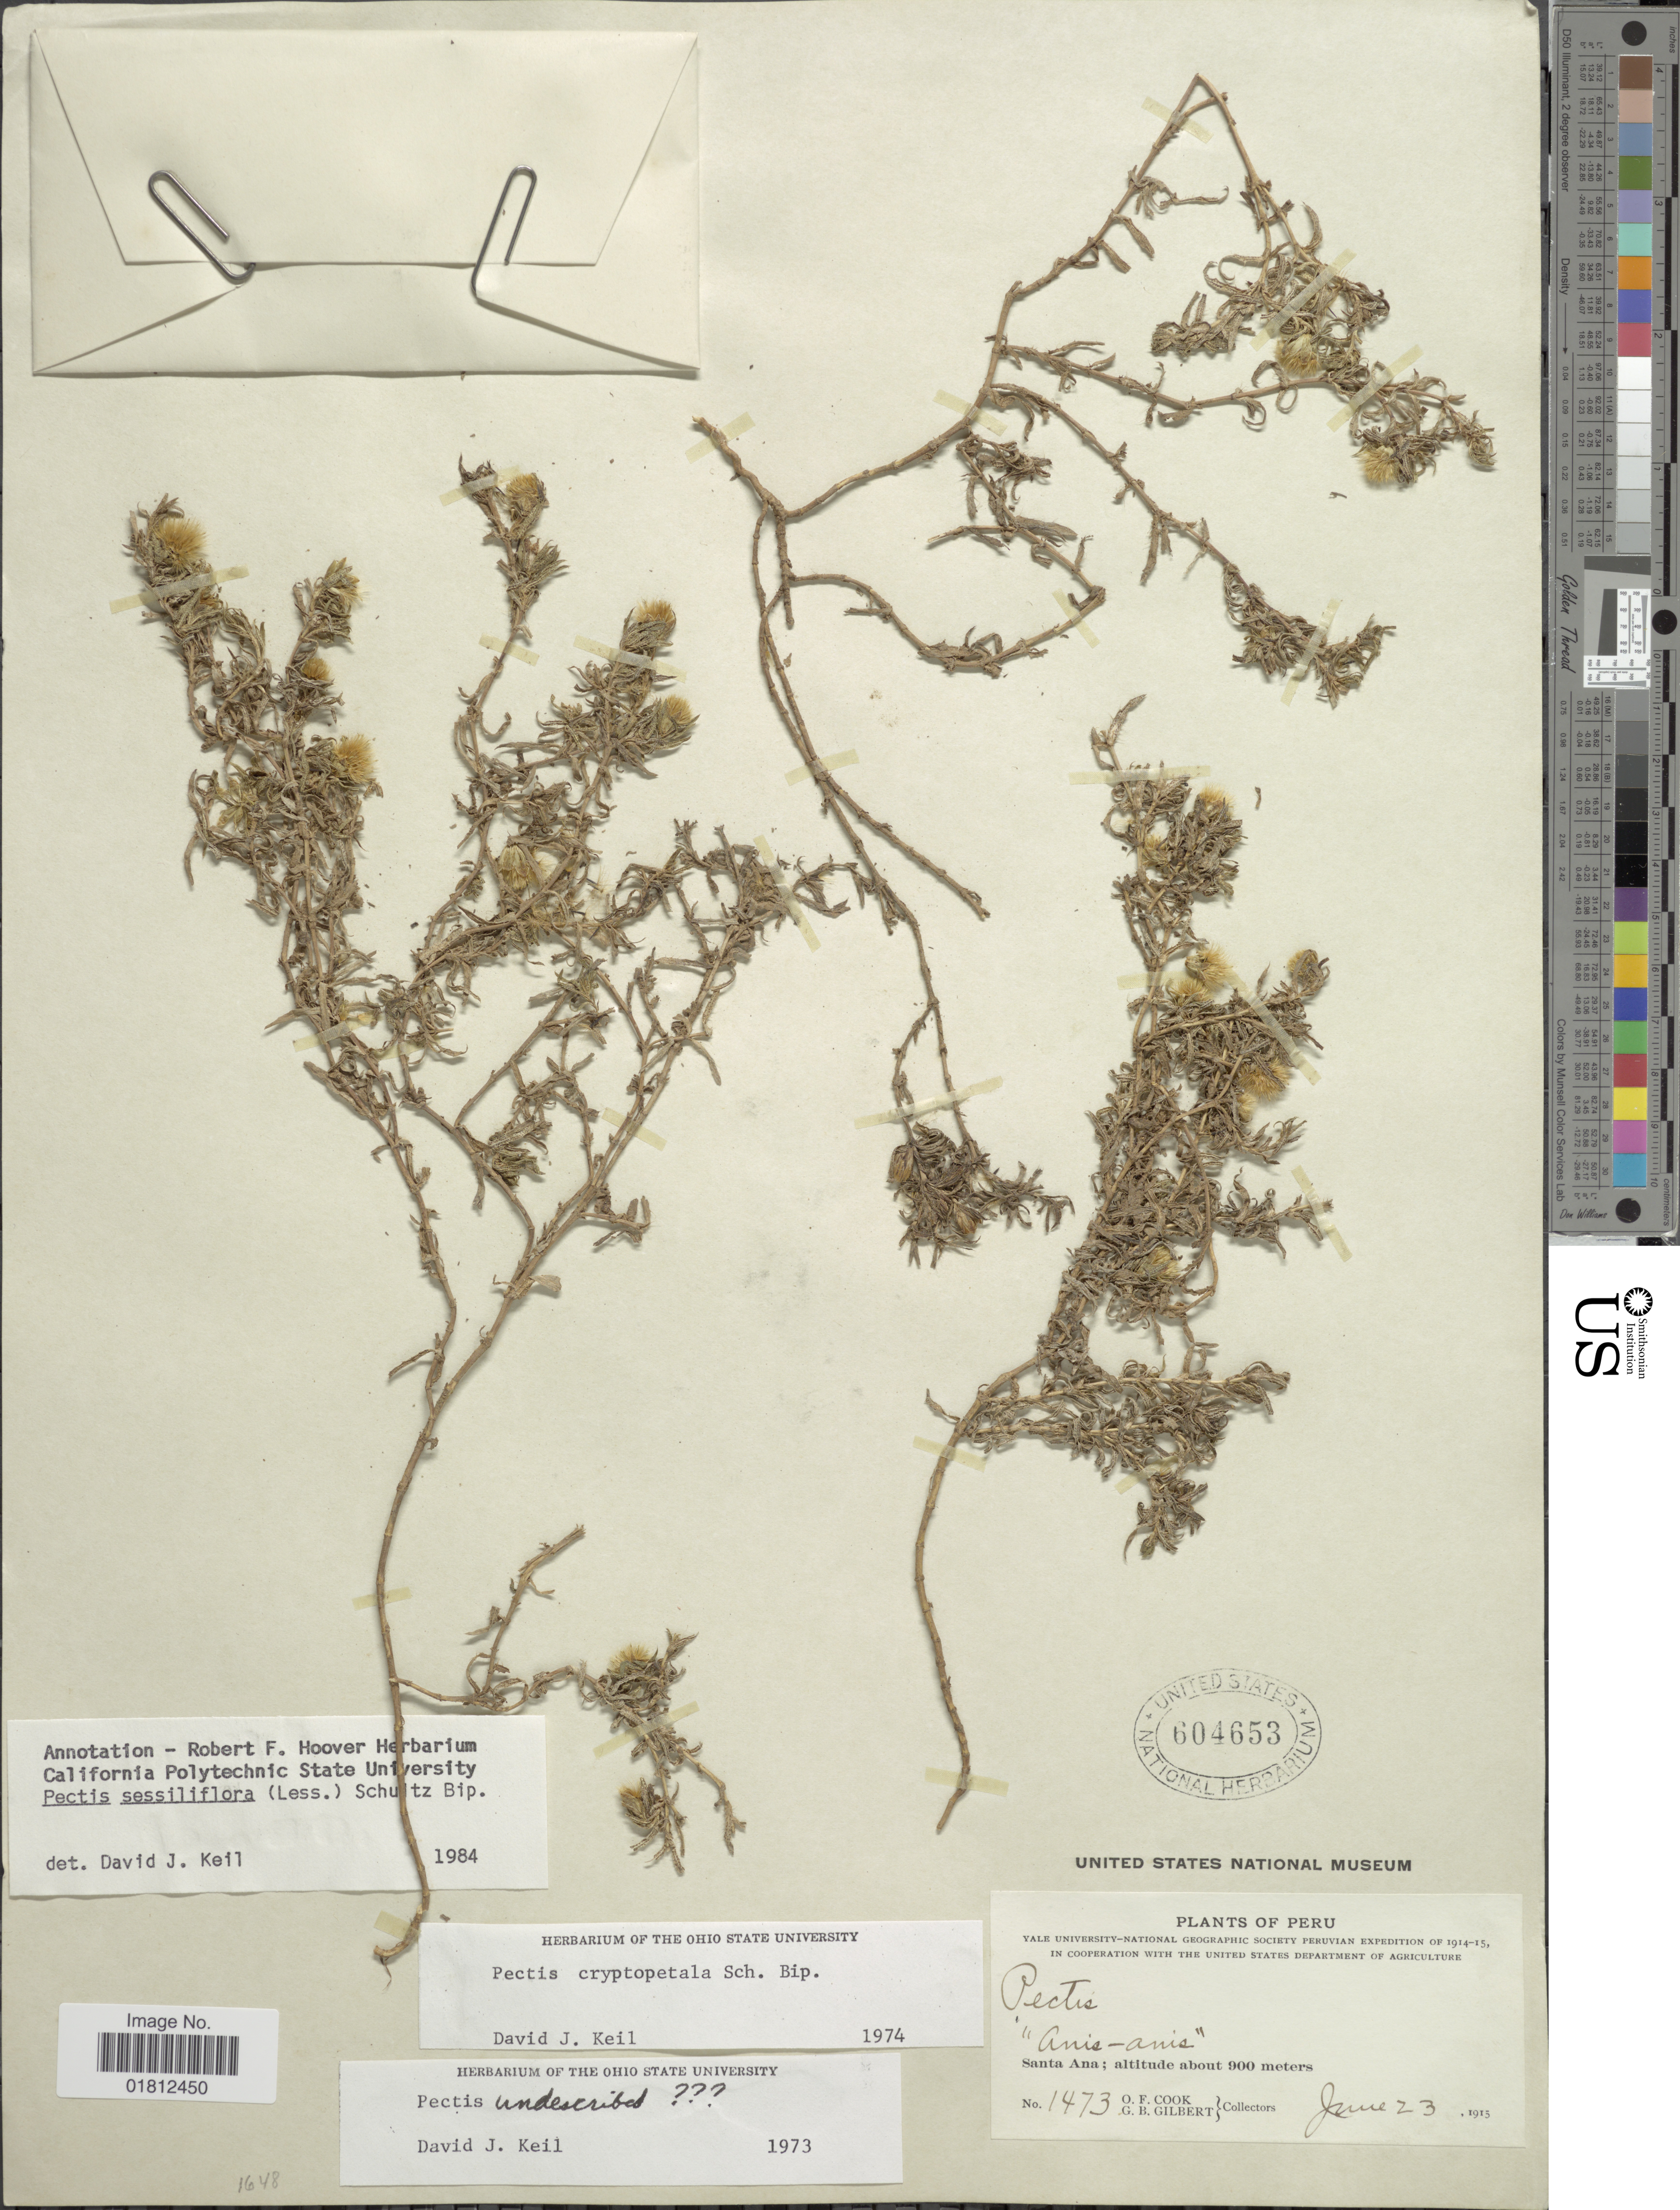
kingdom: Plantae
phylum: Tracheophyta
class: Magnoliopsida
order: Asterales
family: Asteraceae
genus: Pectis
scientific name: Pectis sessiliflora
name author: (Less.) Sch. Bip.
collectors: O. F. Cook & G. B. Gilbert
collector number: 1473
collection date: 1915-06-23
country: Peru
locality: Anis-Anis, Santa Ana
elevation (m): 900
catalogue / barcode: US 604653